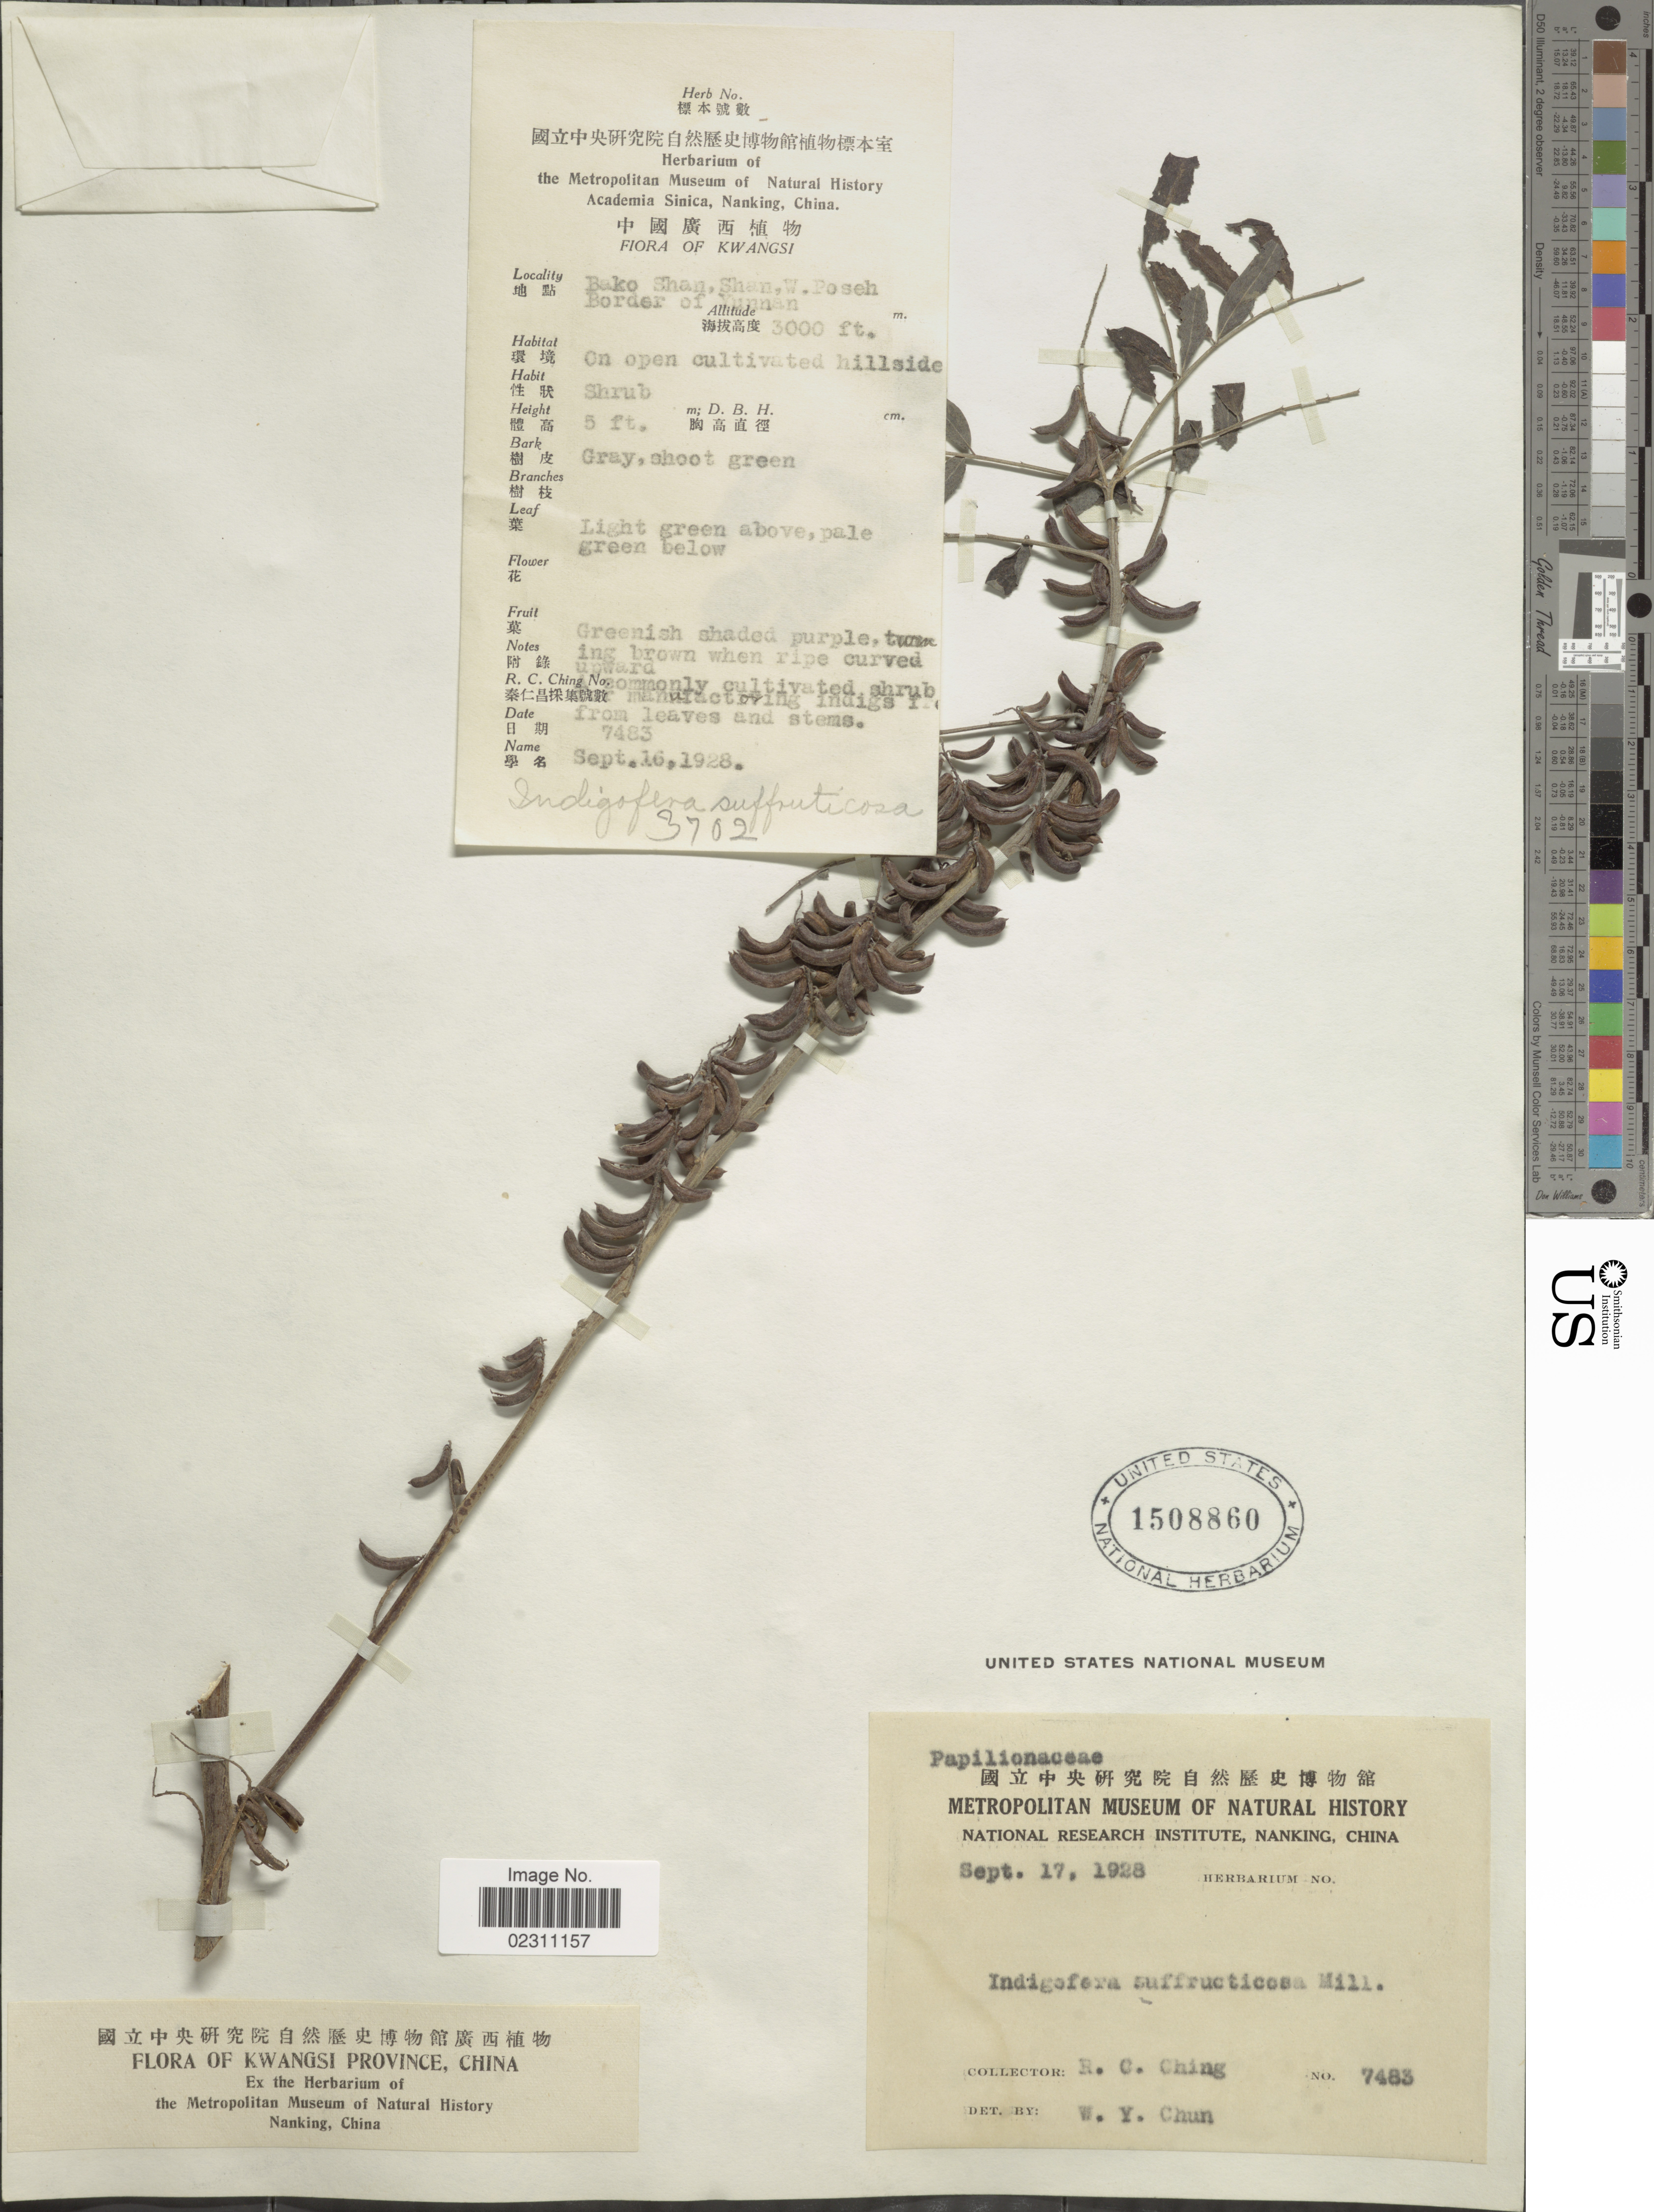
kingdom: Plantae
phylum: Tracheophyta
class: Magnoliopsida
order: Fabales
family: Fabaceae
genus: Indigofera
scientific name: Indigofera suffruticosa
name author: Mill.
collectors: R. C. Ching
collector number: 7483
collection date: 1928-09-17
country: China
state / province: Guangxi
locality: Kwangsi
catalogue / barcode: US 1508860